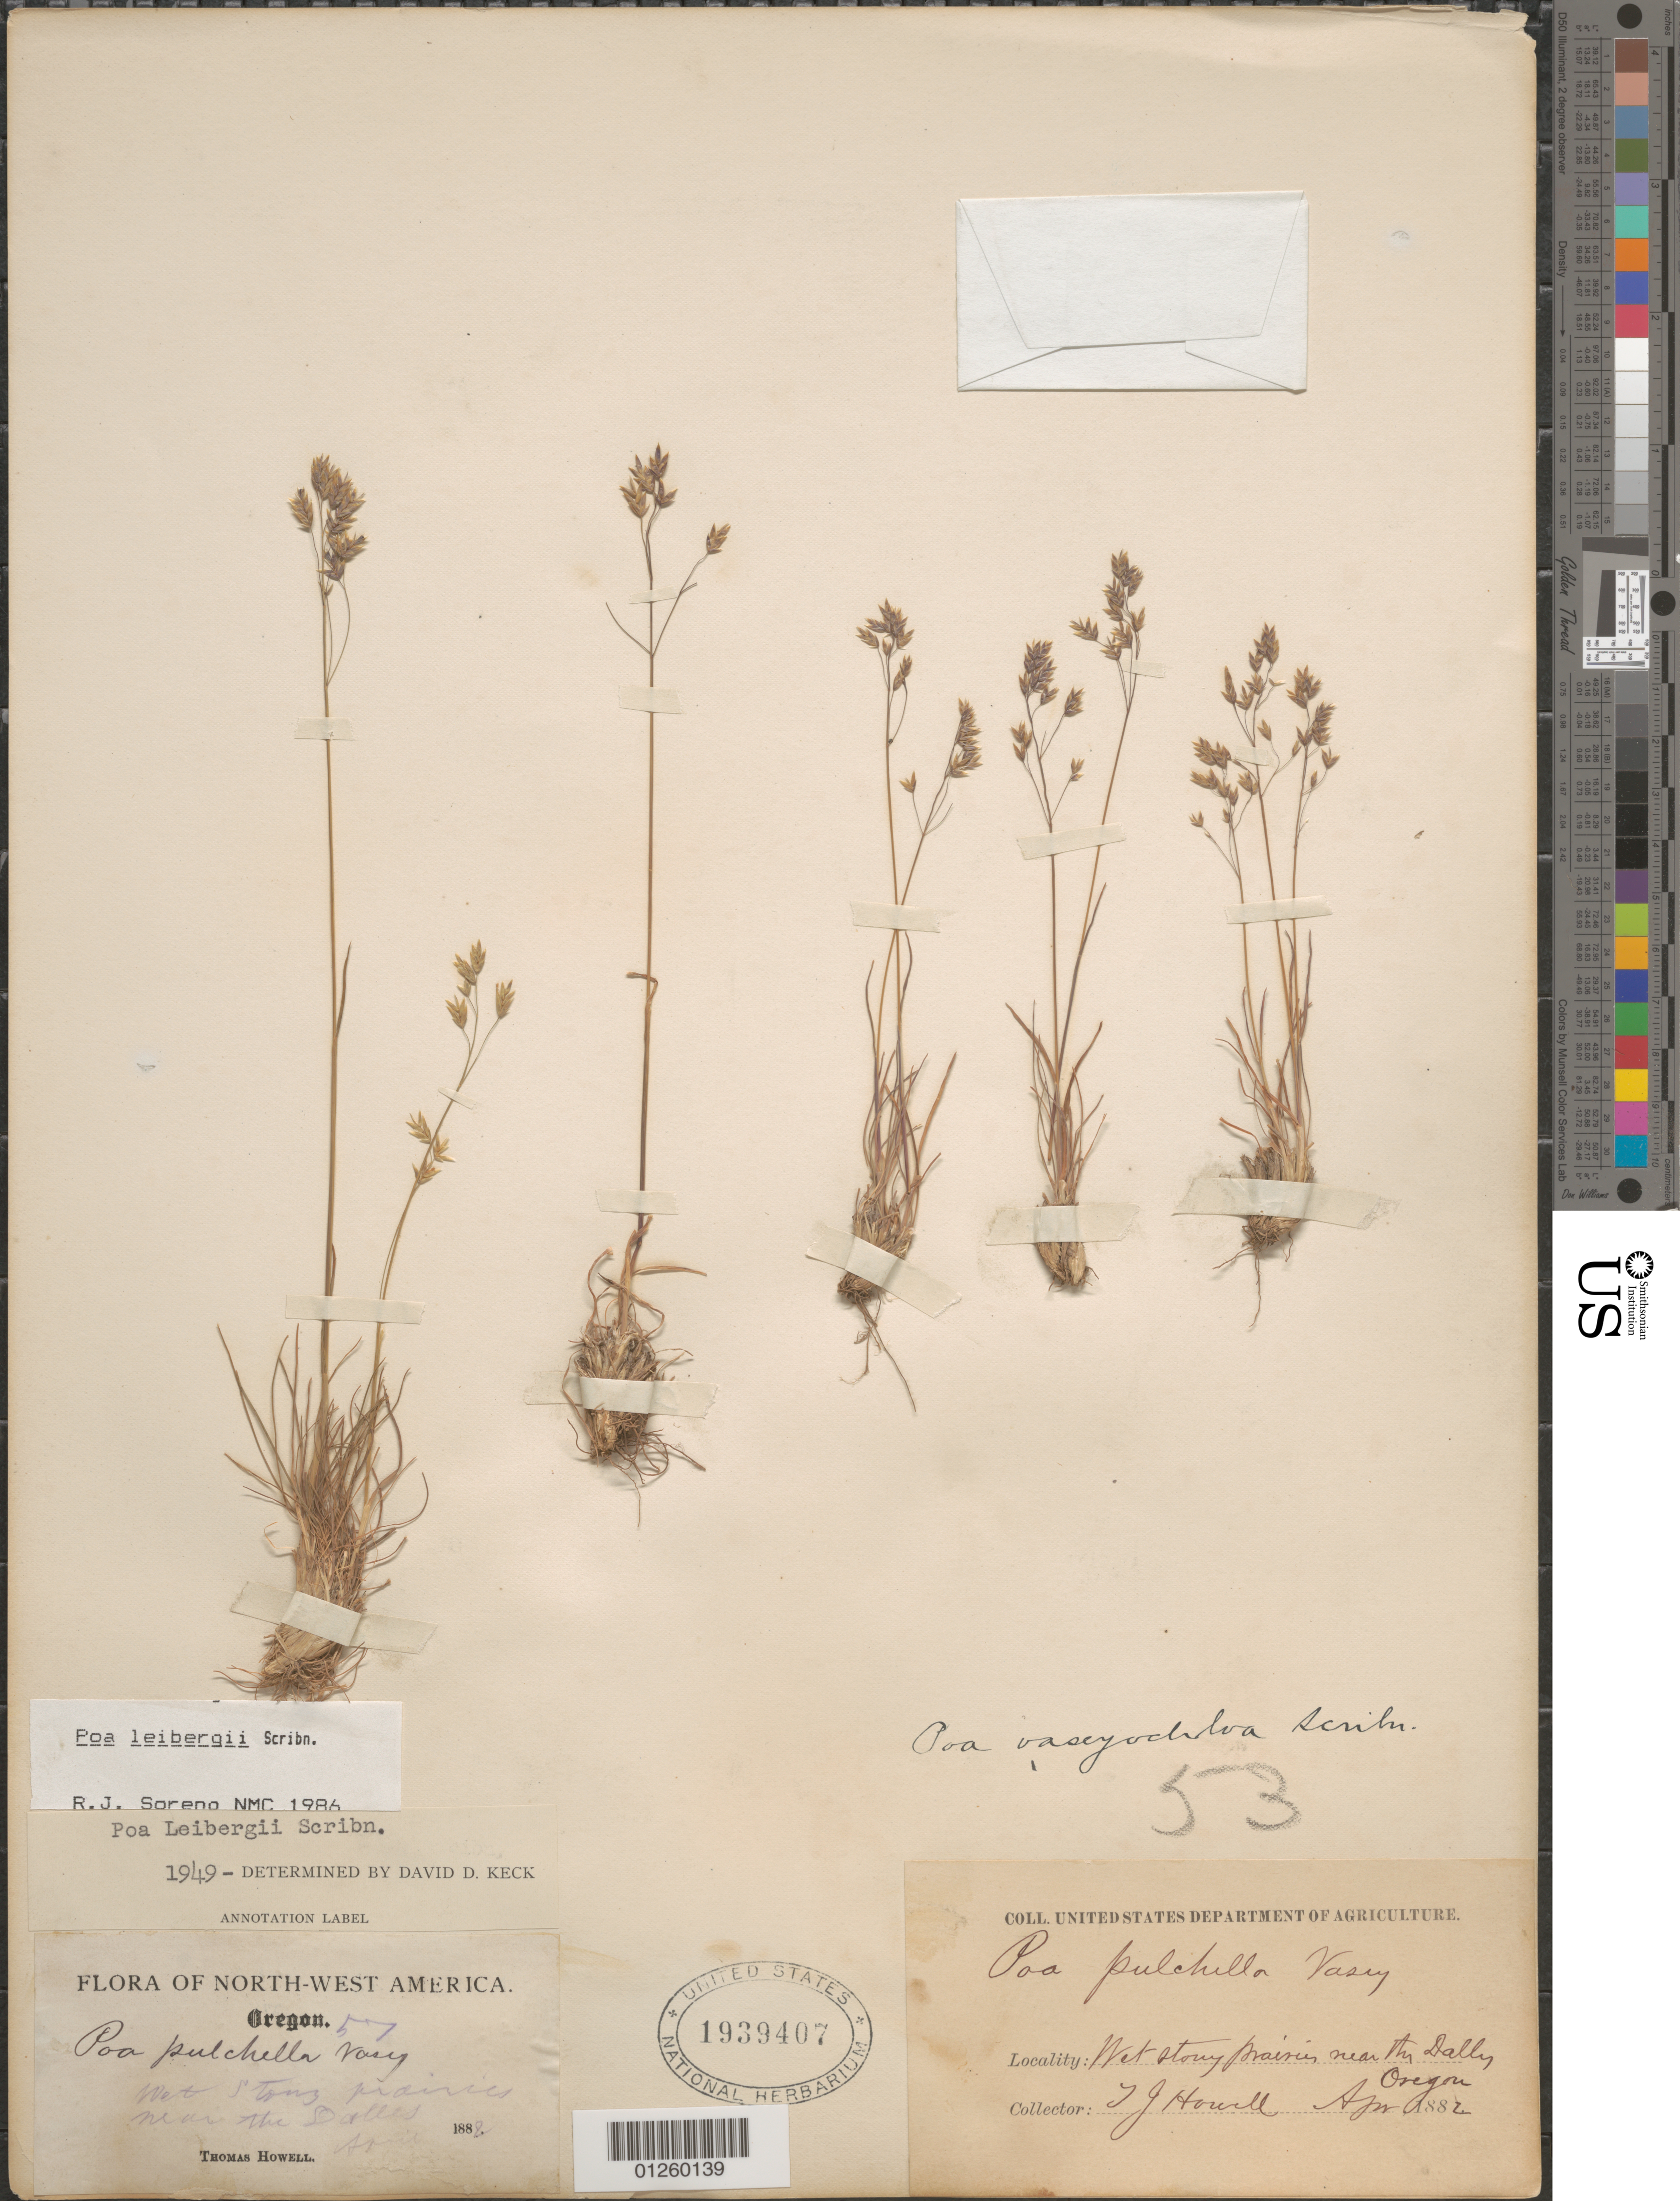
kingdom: Plantae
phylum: Tracheophyta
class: Liliopsida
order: Poales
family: Poaceae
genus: Poa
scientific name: Poa leibergii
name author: Scribn.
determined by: Soreng, Robert J., Research Associate (BOT), Smithsonian Institution - National Museum of Natural History (UNITED STATES)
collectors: T. Howell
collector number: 57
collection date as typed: Apr 1882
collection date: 1882-04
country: United States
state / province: Oregon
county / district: Wasco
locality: Wet stony prairies near The Dalles.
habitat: Wet stony prairies.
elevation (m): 57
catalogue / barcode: US 1939407